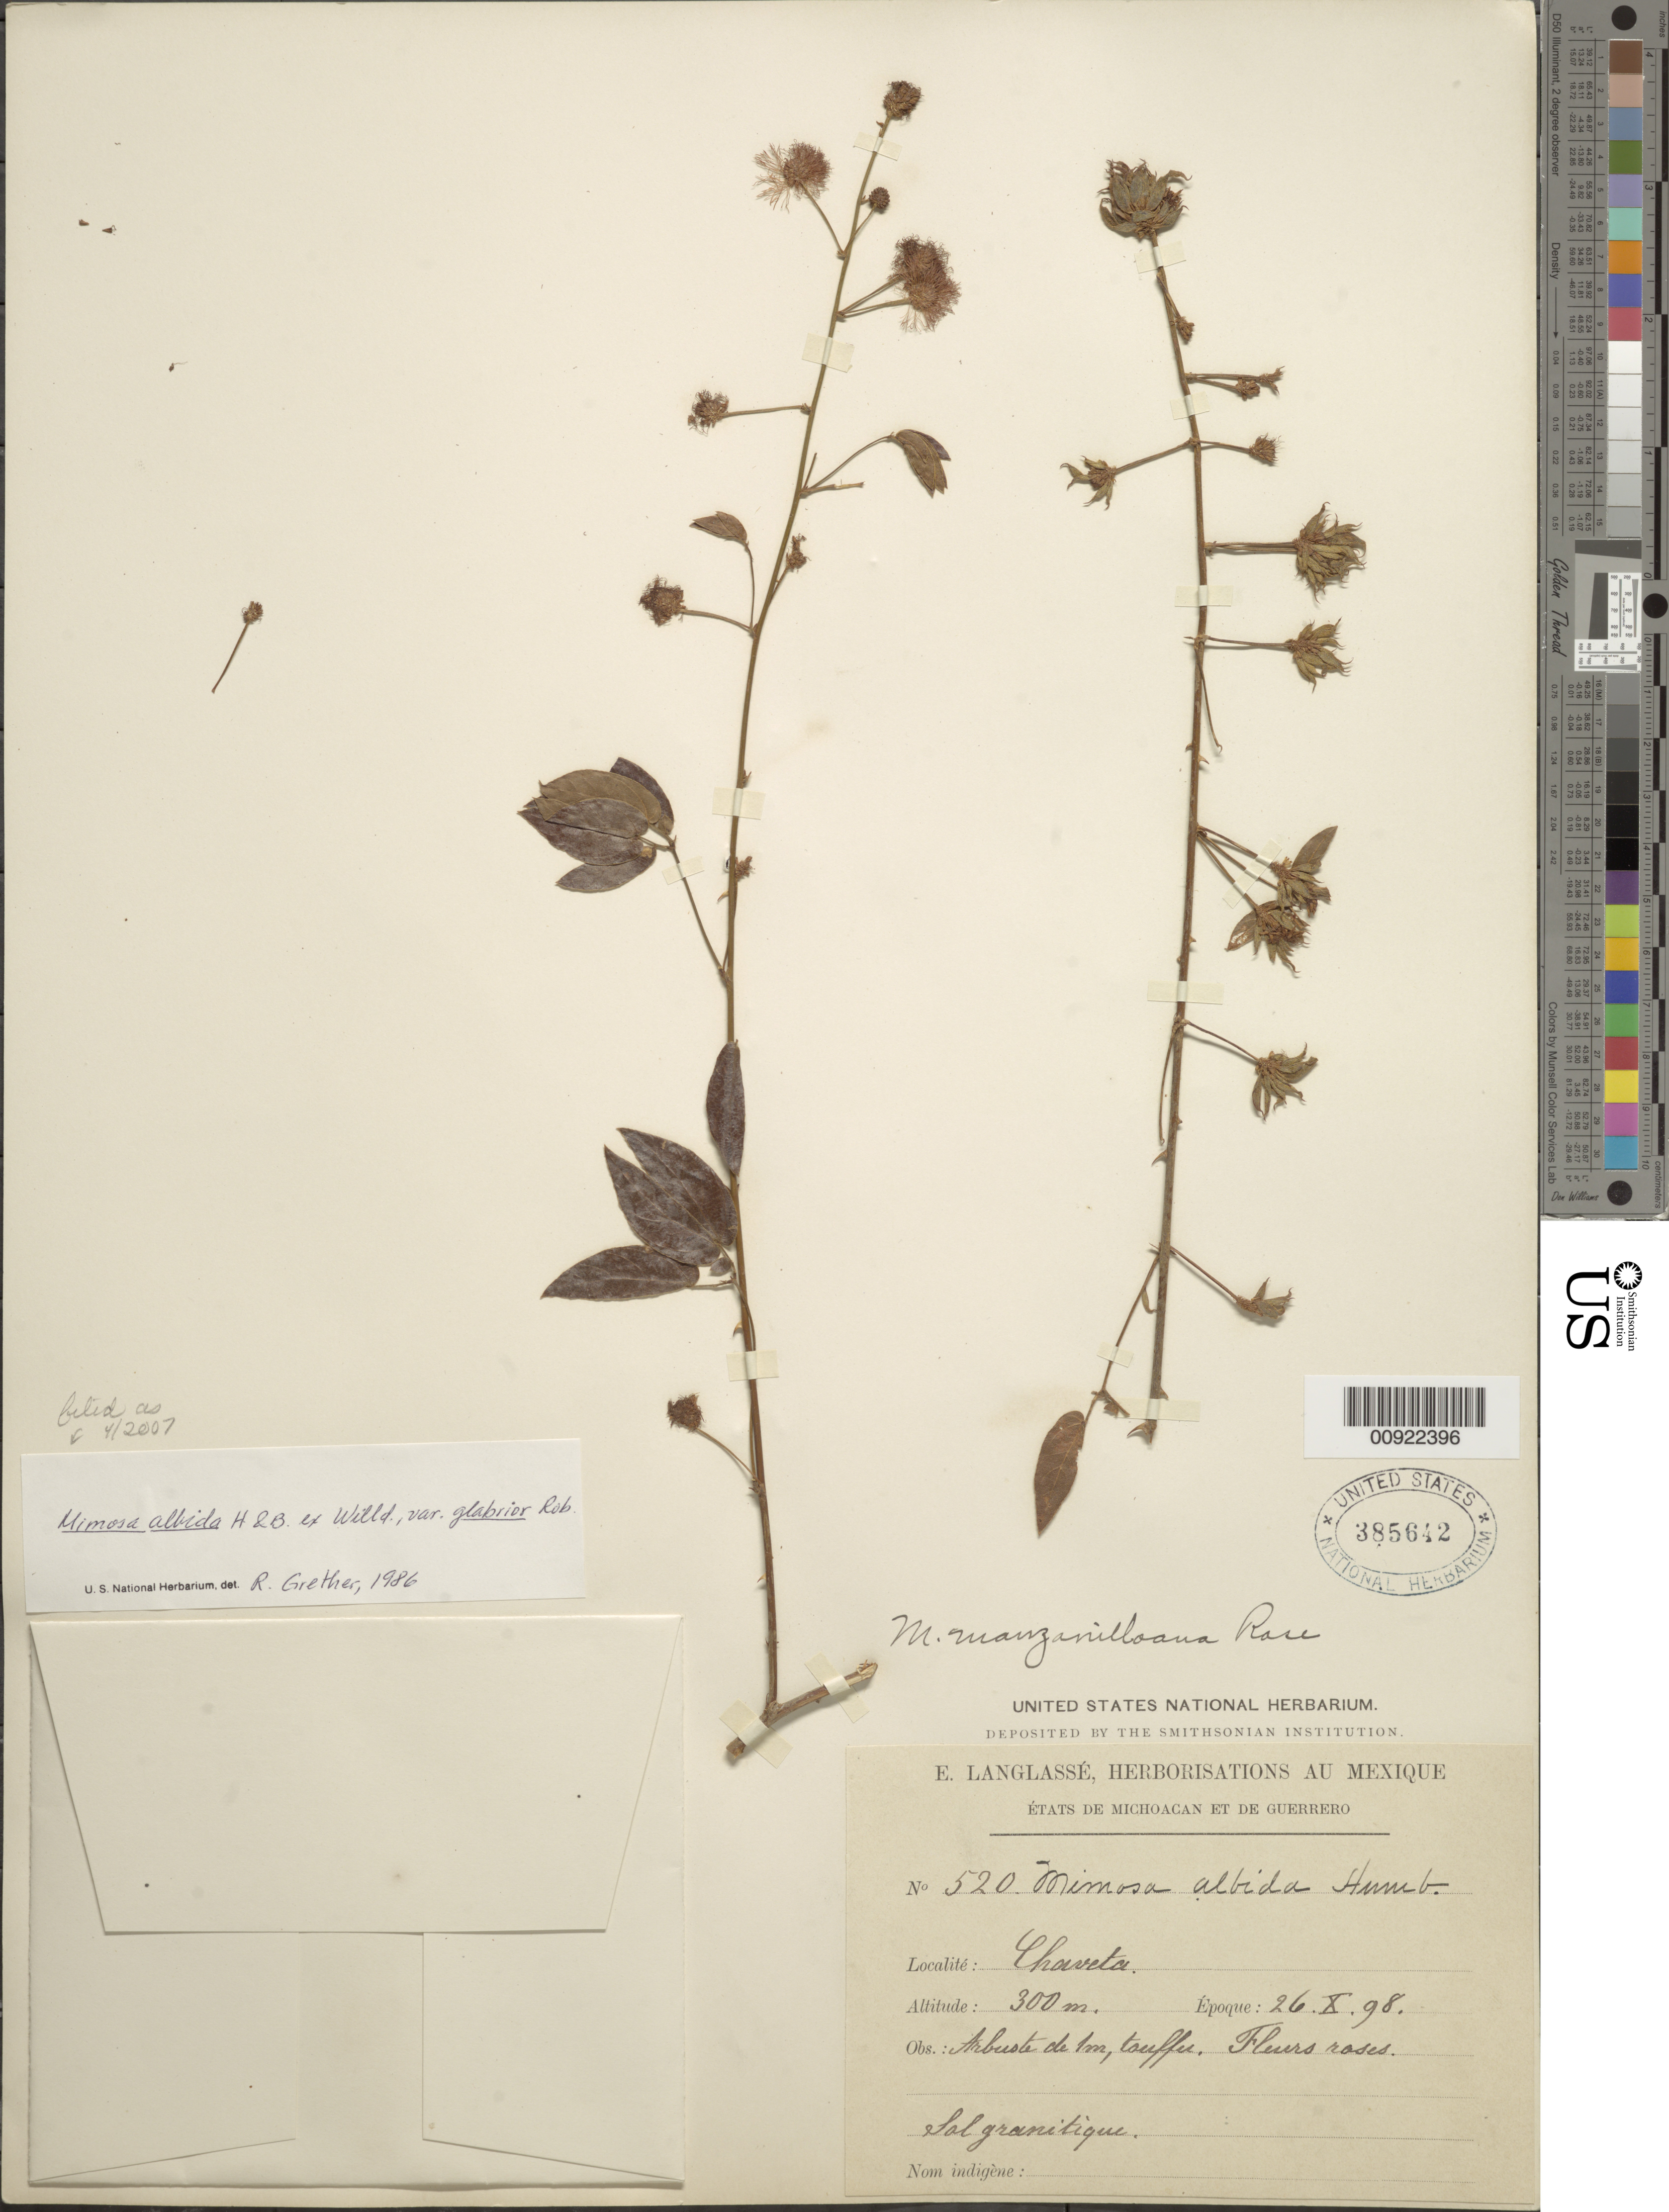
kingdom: Plantae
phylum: Tracheophyta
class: Magnoliopsida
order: Fabales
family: Fabaceae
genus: Mimosa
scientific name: Mimosa albida var. glabrior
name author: B.L. Rob.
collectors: E. Langlassé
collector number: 520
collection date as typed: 26 Oct 1898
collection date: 1898-10-26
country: Mexico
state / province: Guerrero / Michoacán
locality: Chaveta. États de Michoacán et de Guerrero.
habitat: Sol granitique.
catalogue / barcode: US 385642